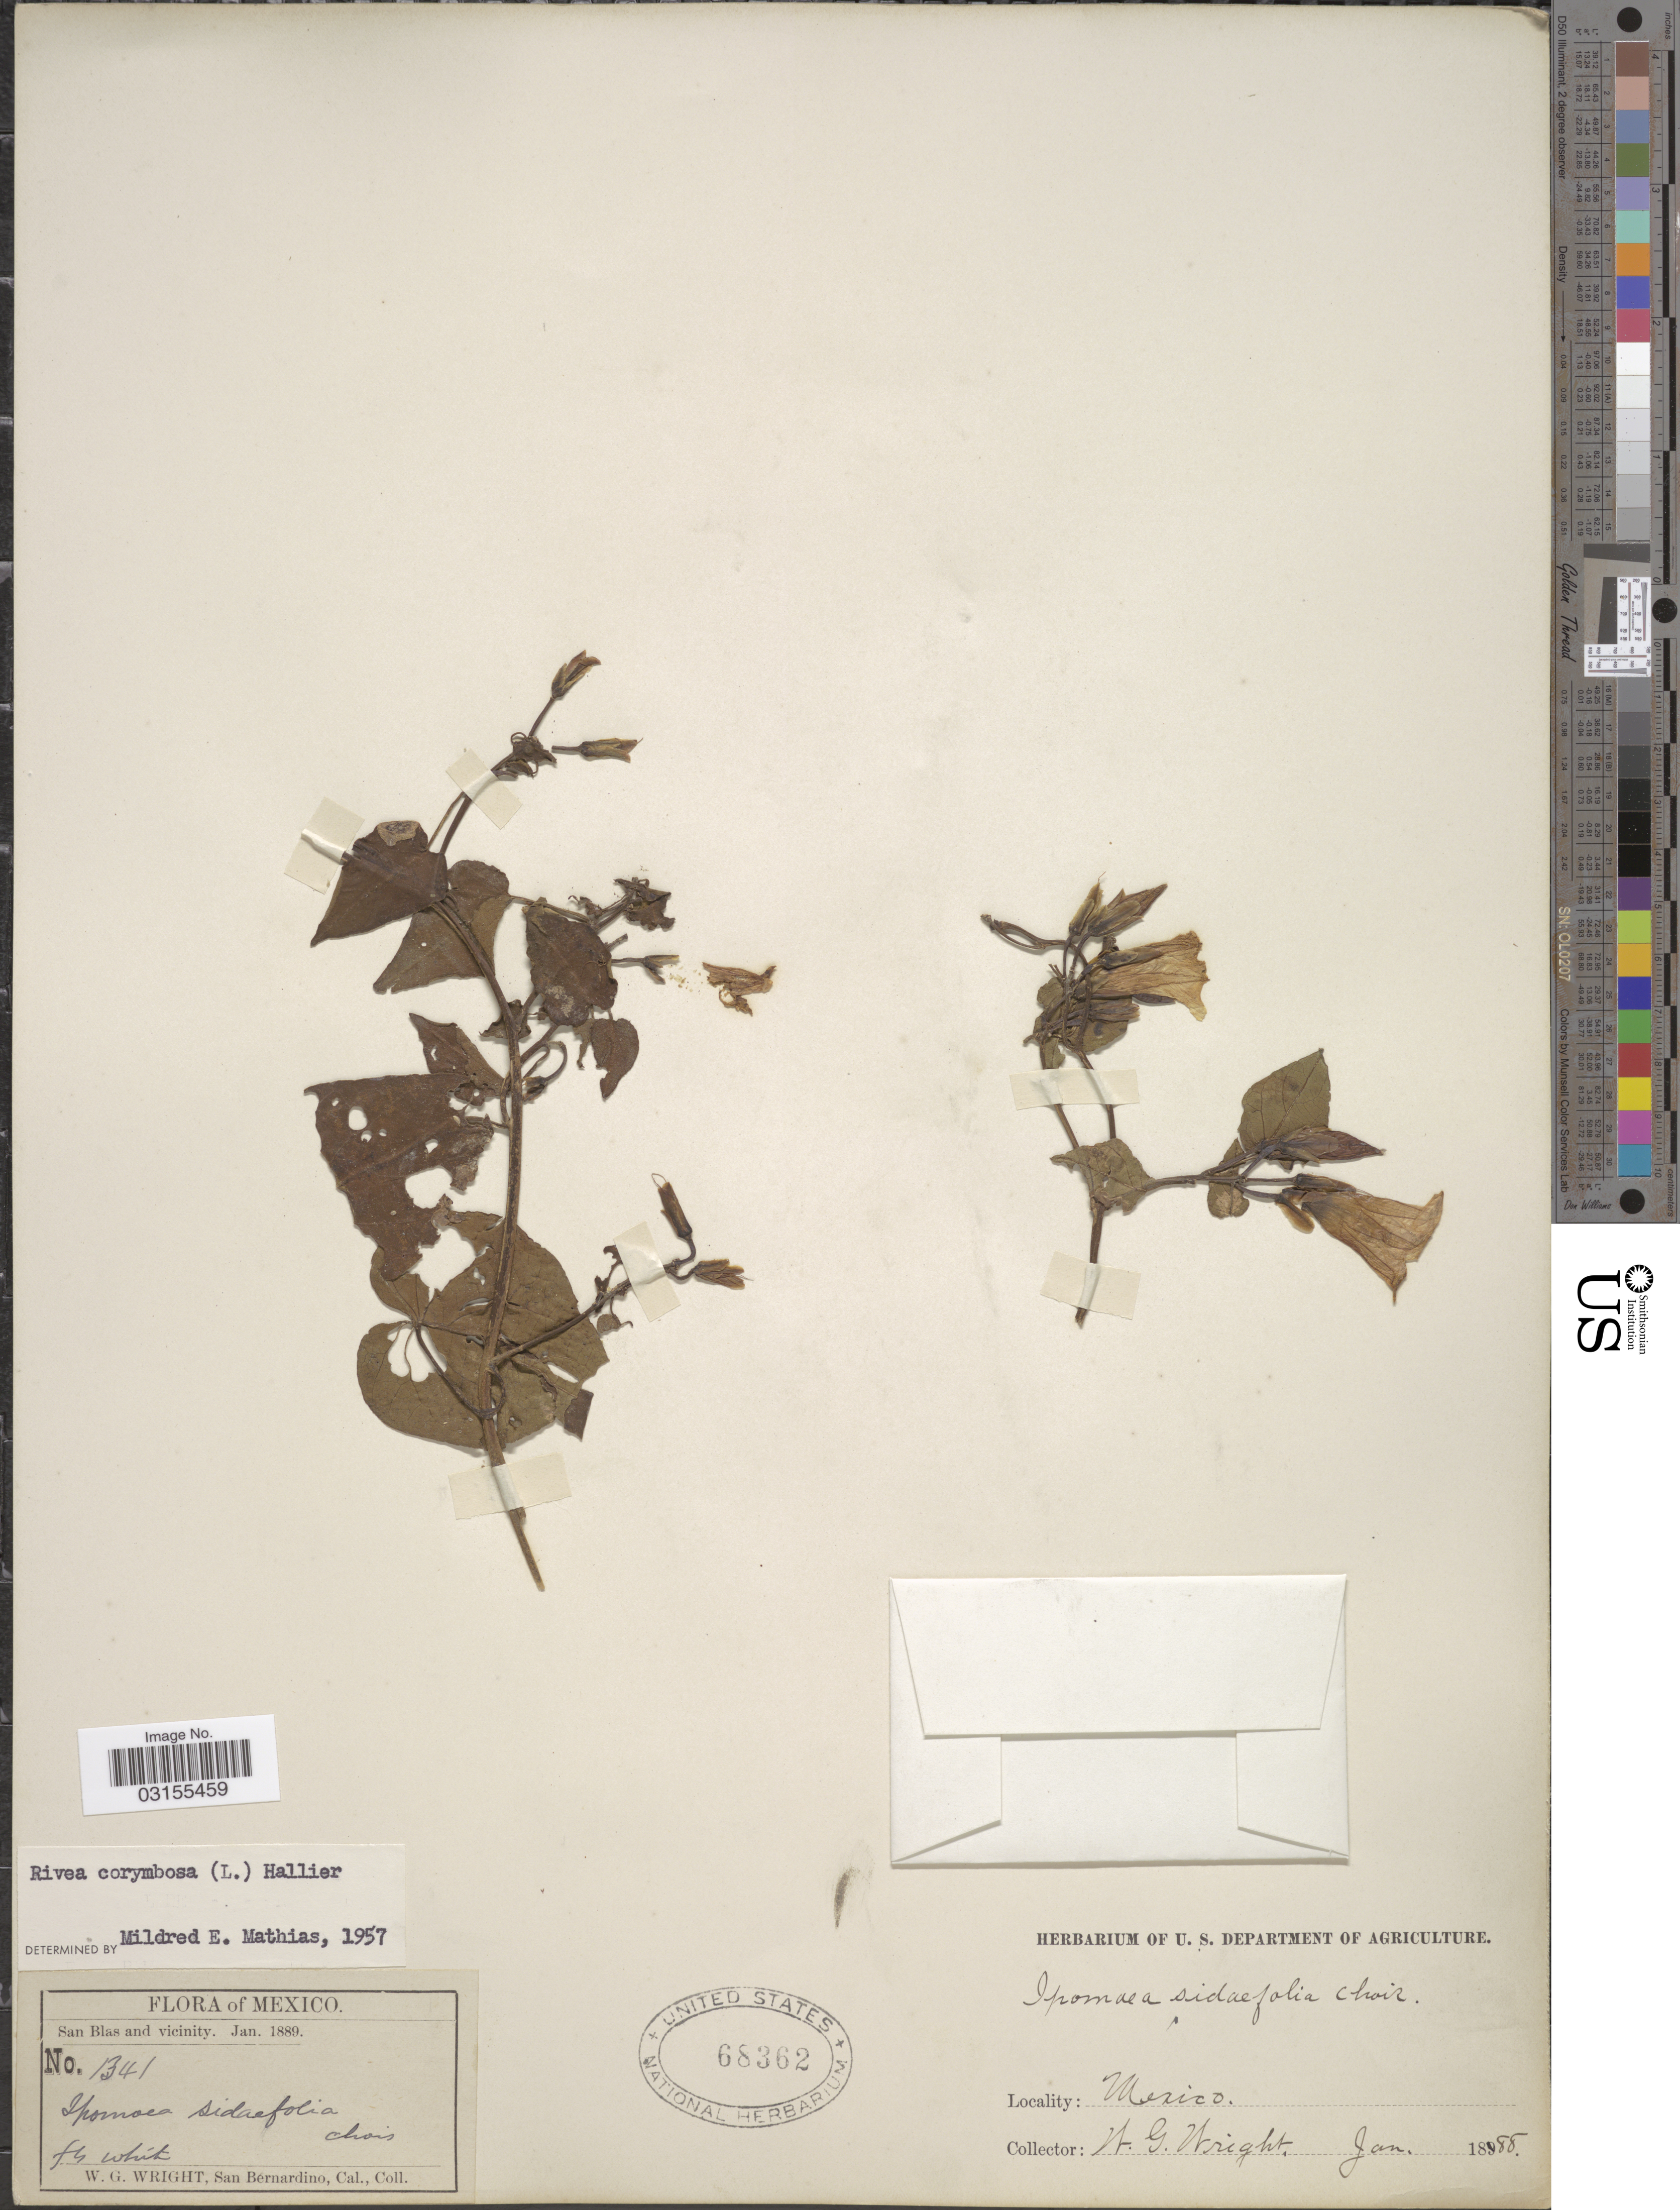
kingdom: Plantae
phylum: Tracheophyta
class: Magnoliopsida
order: Solanales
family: Convolvulaceae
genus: Turbina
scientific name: Turbina corymbosa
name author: (L.) Raf.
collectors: W. G. Wright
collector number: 1341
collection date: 1889-01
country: Mexico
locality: San Blas and vicinity.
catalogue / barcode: US 68362